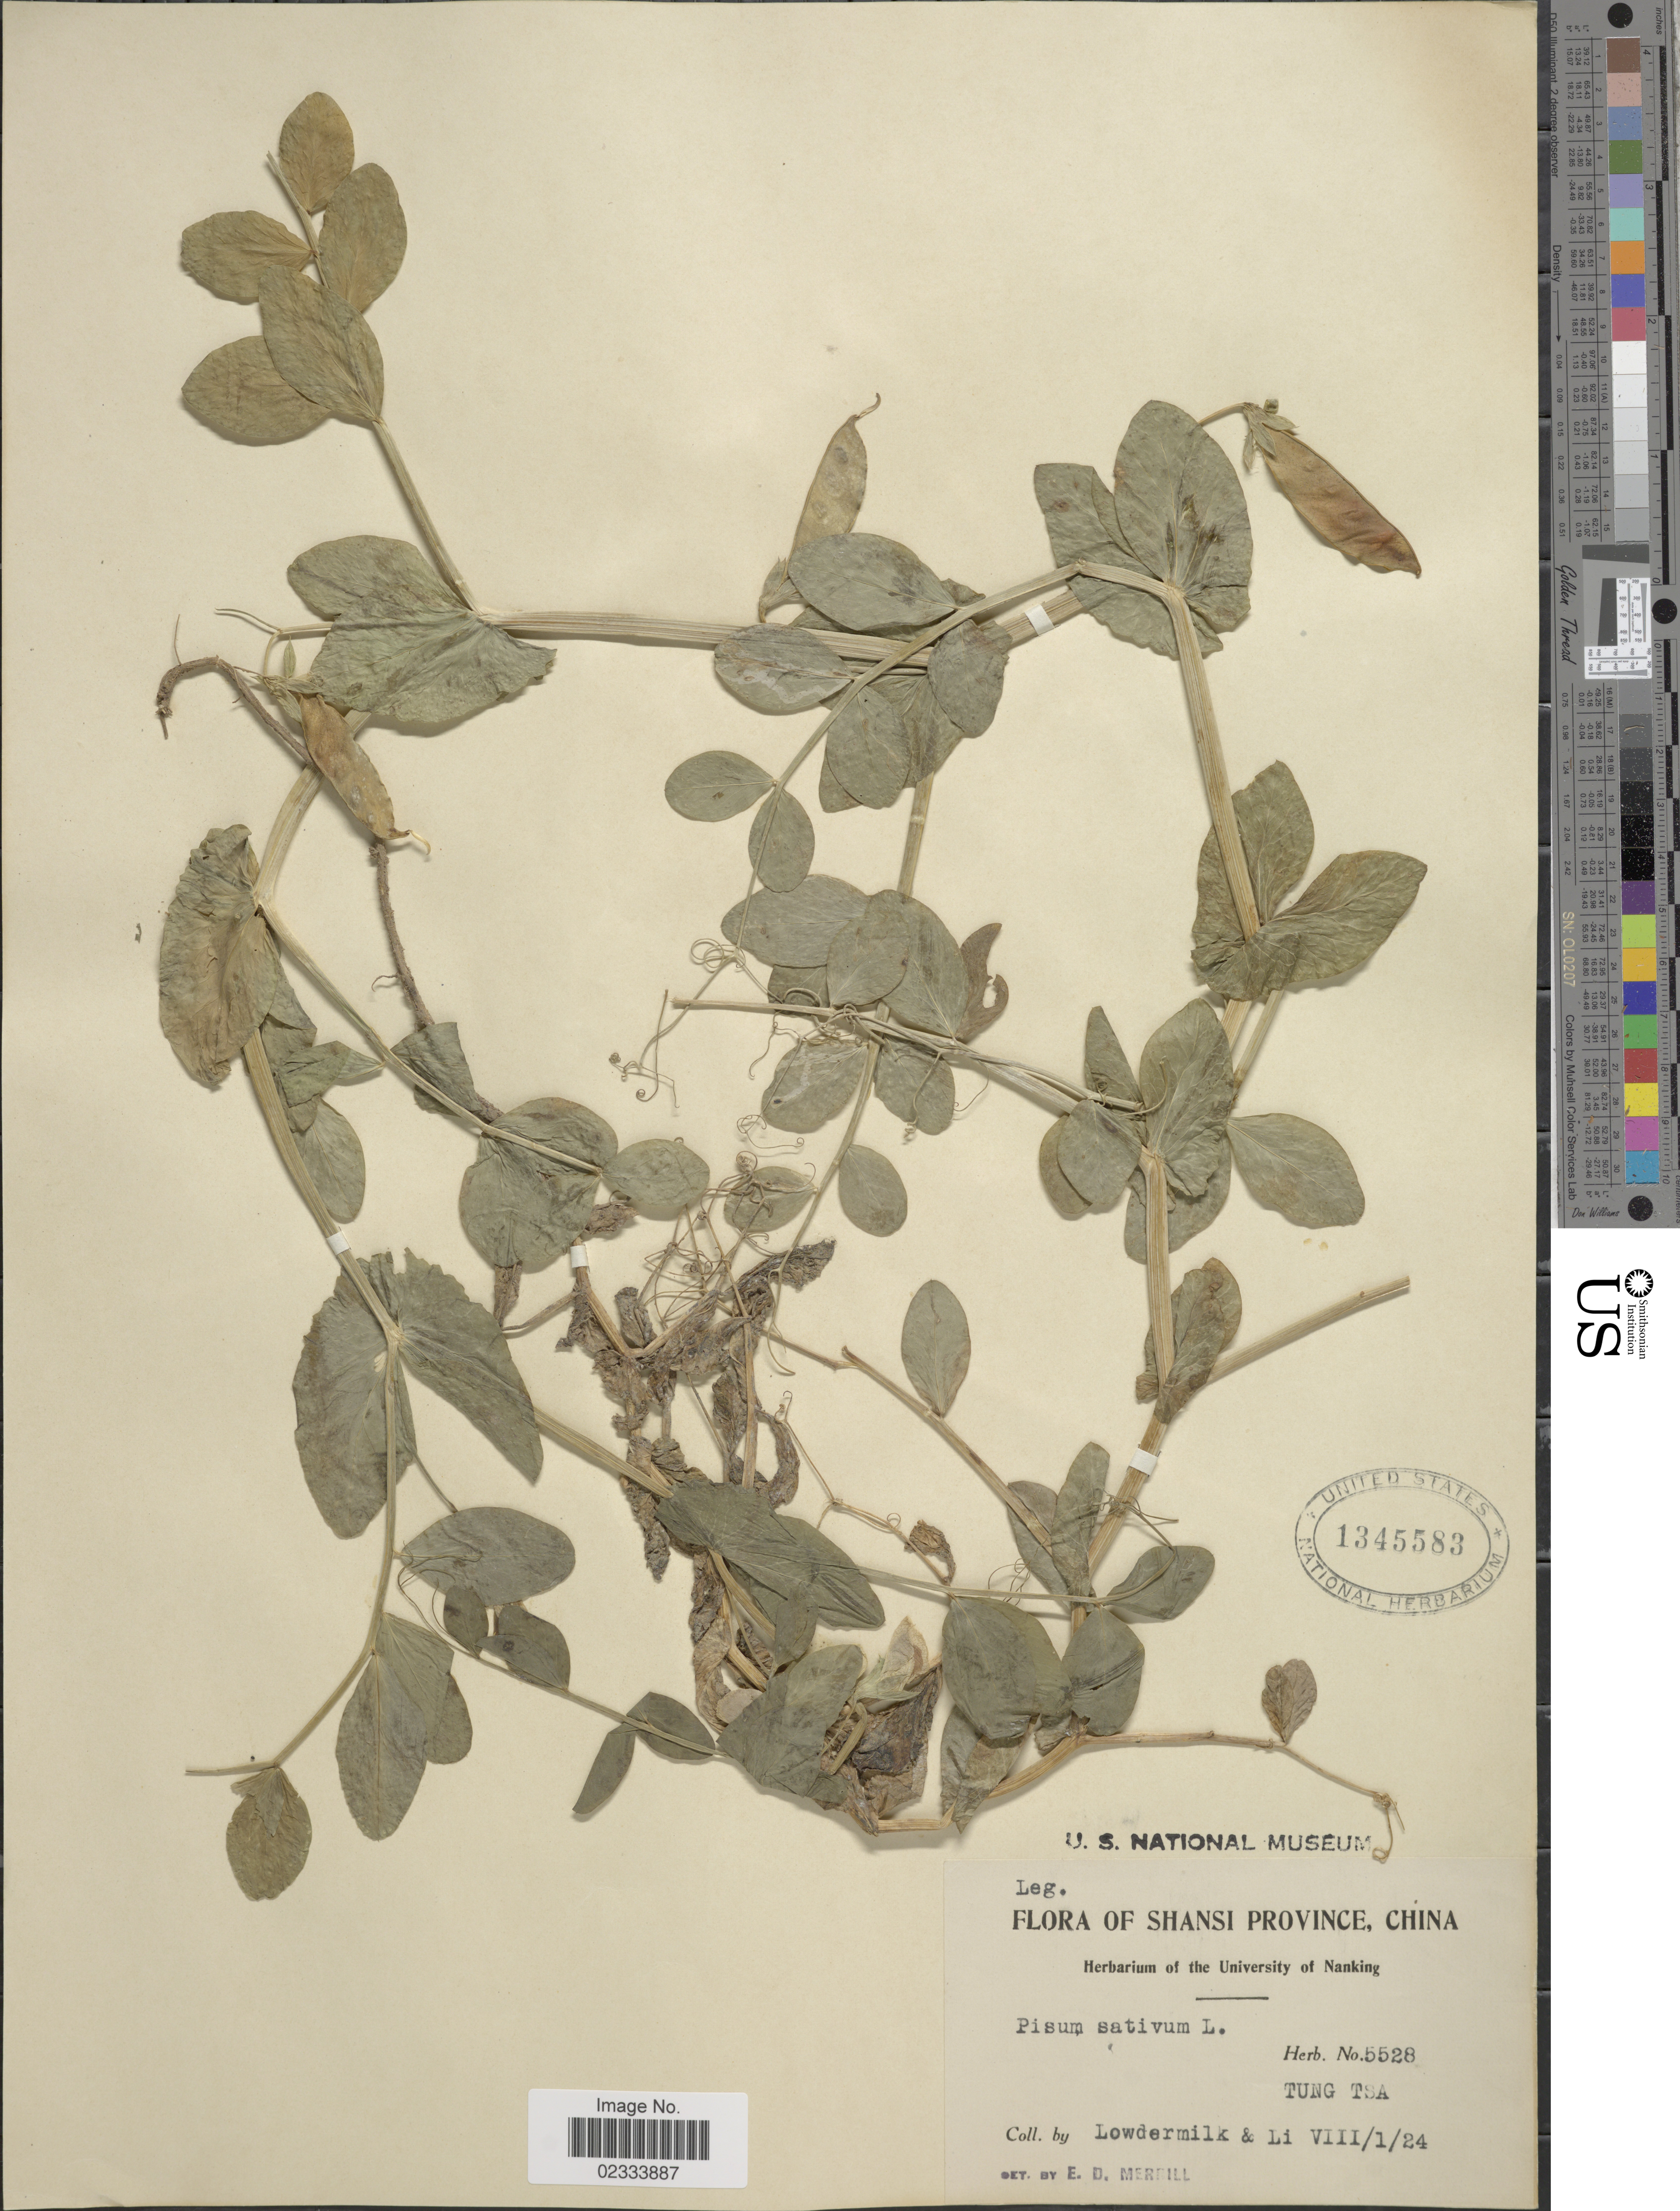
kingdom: Plantae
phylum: Tracheophyta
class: Magnoliopsida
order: Fabales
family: Fabaceae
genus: Pisum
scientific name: Pisum sativum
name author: L.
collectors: Lowdermilk & -- Li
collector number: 5528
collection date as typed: Transcribed d/m/y: 1/8/24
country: China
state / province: Shanxi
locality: Shansi Province, Tung Tsa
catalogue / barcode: US 1345583